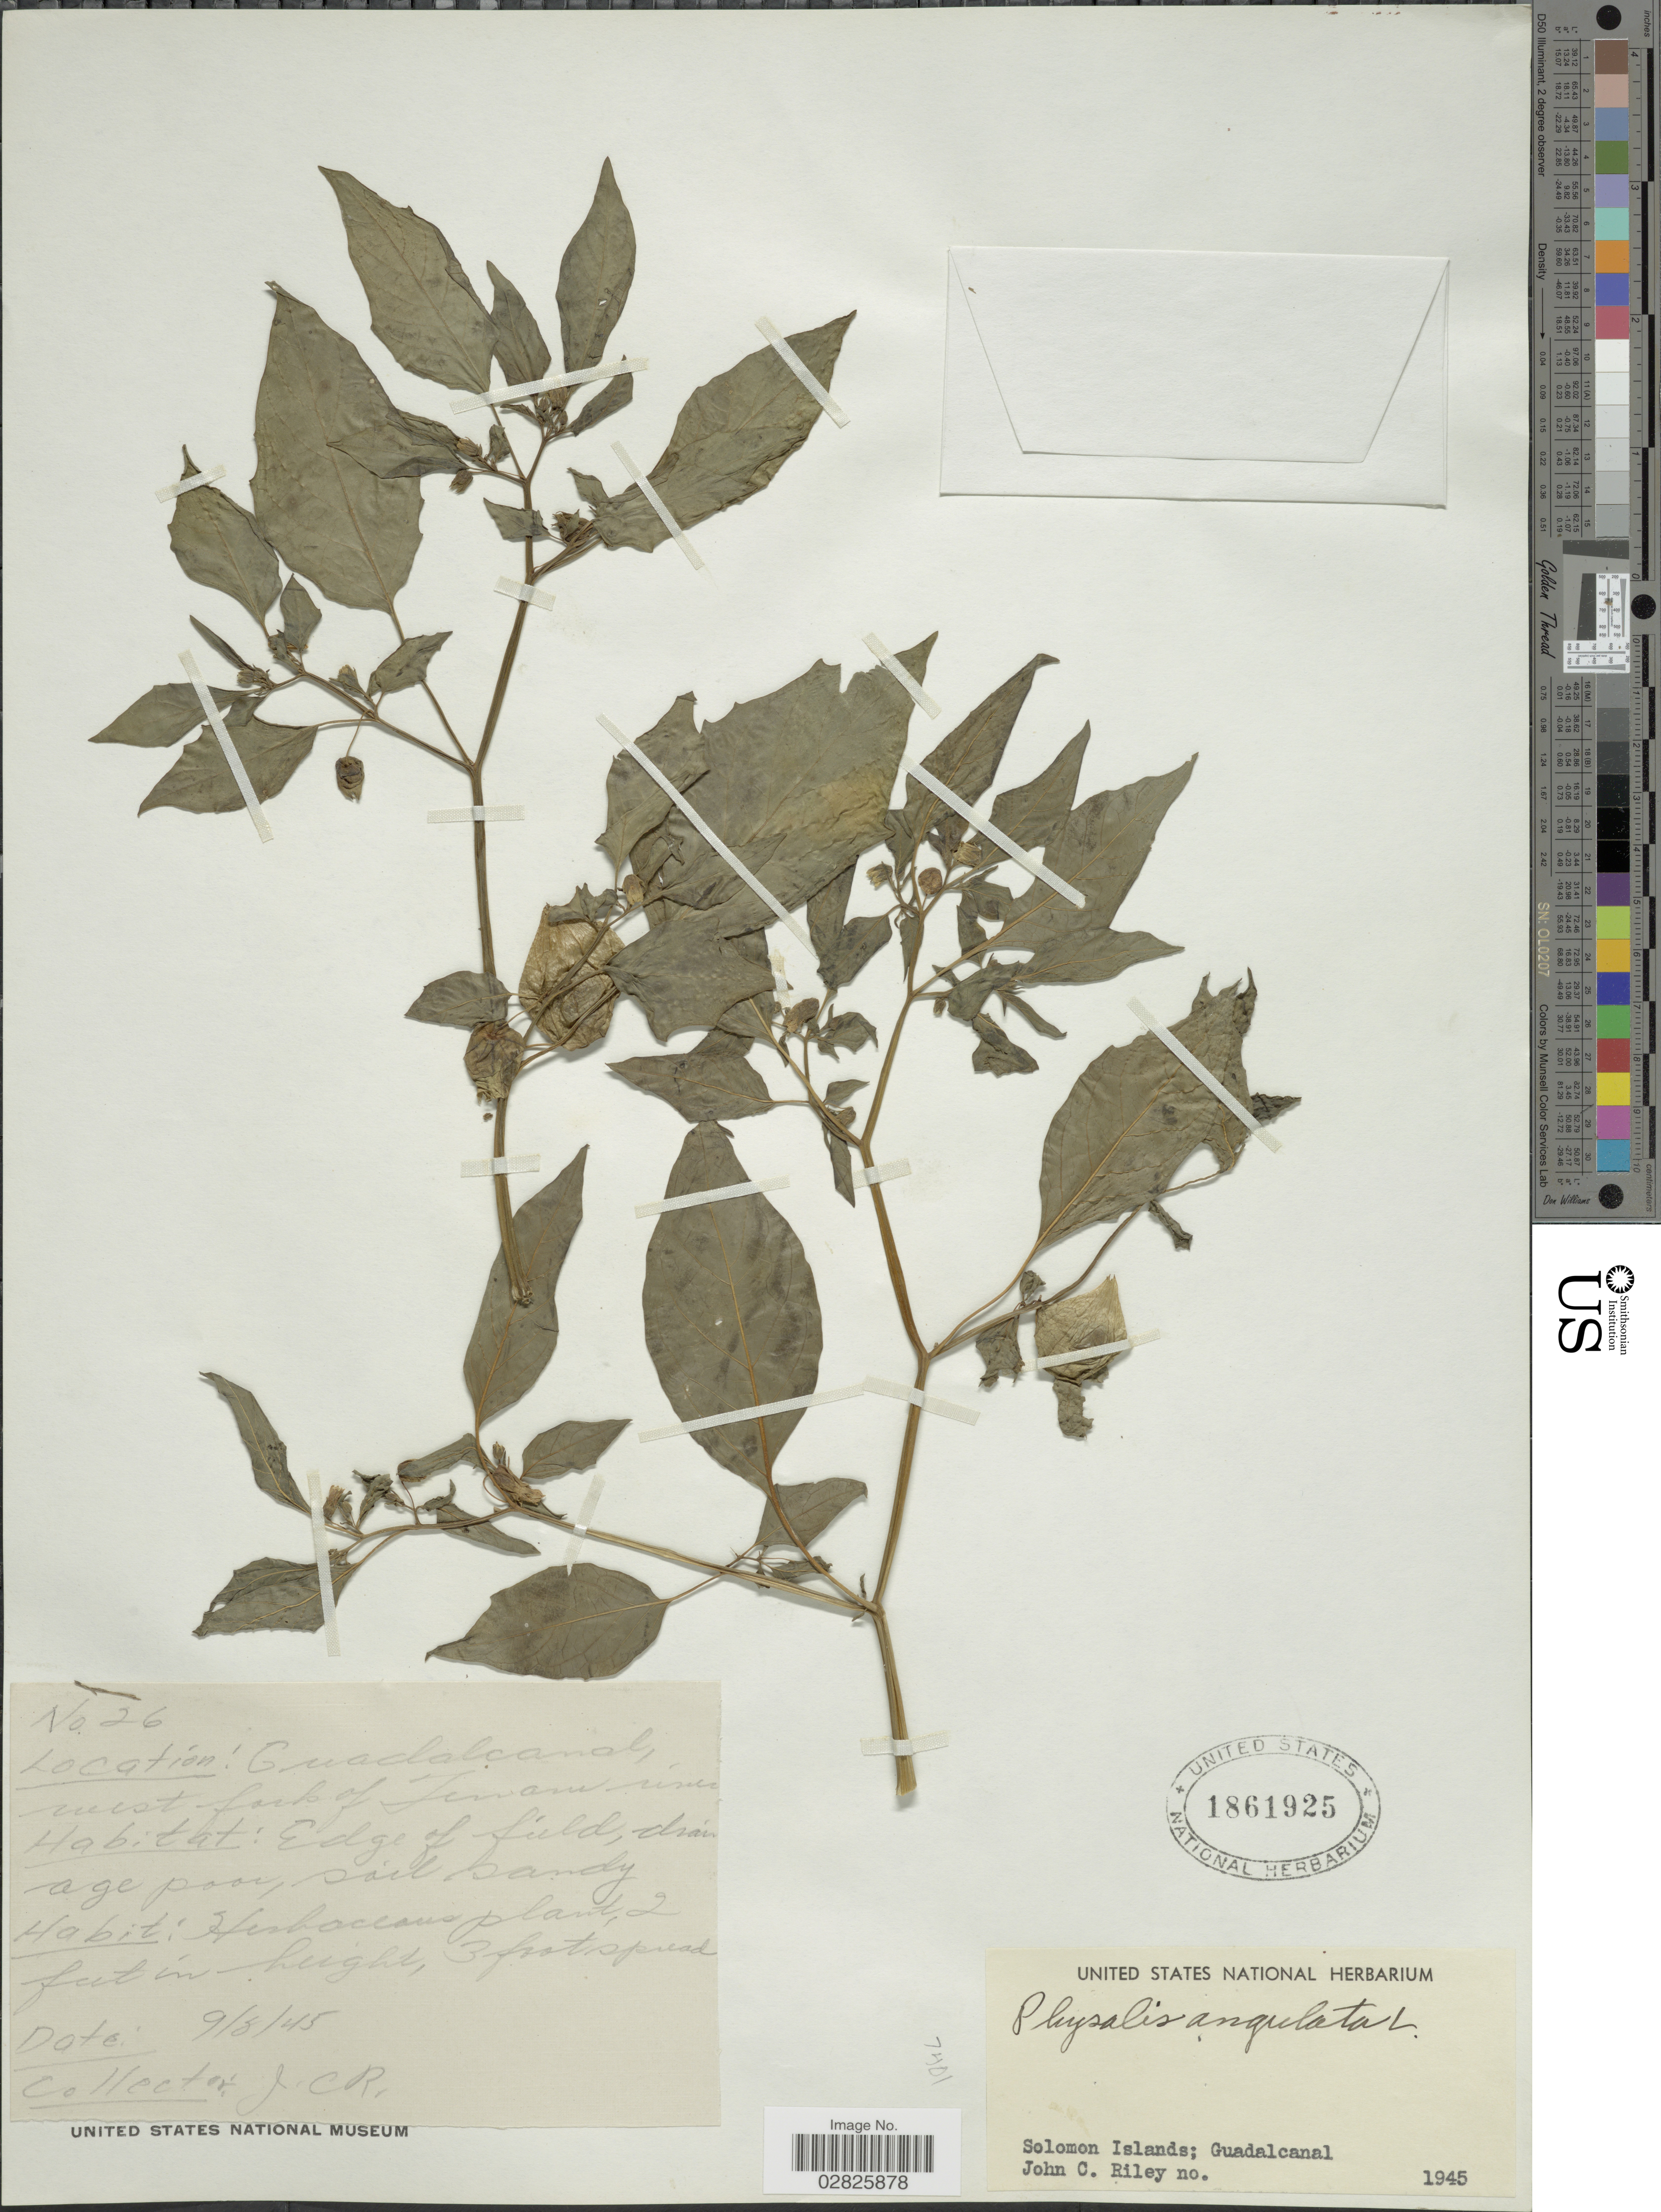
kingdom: Plantae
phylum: Tracheophyta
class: Magnoliopsida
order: Solanales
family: Solanaceae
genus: Physalis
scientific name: Physalis angulata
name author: L.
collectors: J. C. Riley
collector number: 26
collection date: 1945-05-09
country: Solomon Islands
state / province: Solomon Islands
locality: Guadalcanal, west fork of Tenam river.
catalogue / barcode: US 1861925